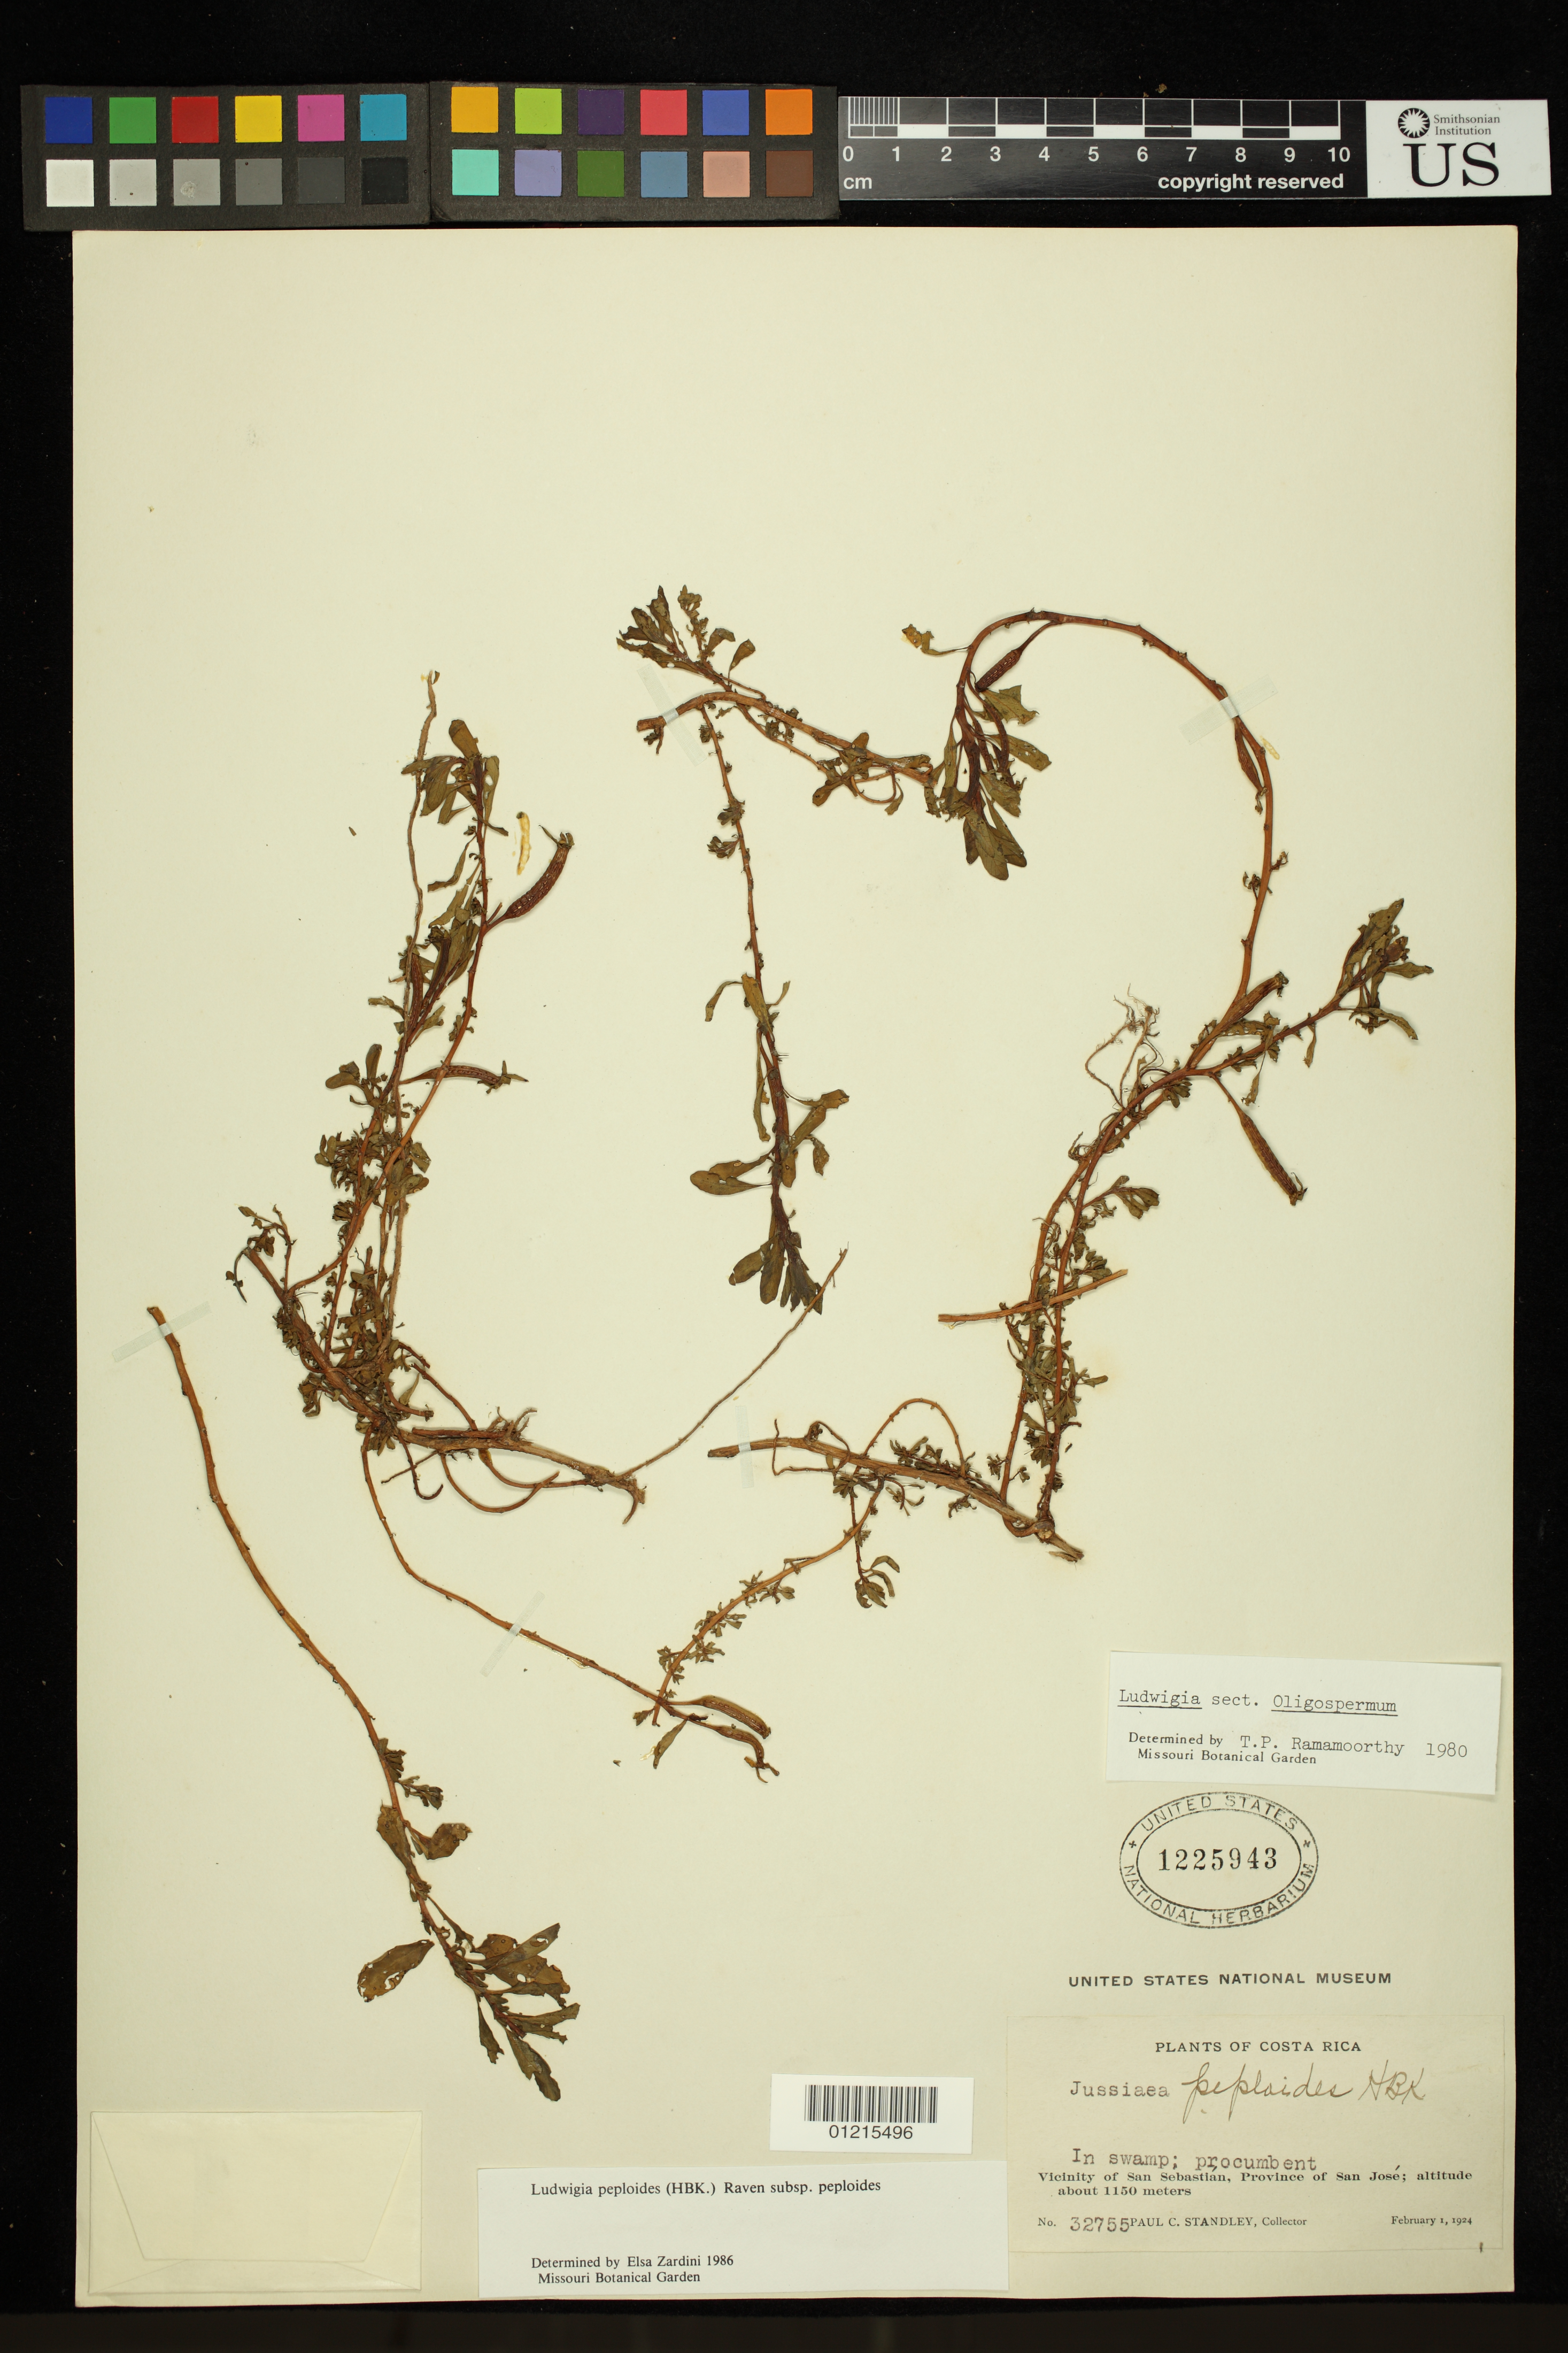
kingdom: Plantae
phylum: Tracheophyta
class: Magnoliopsida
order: Myrtales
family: Onagraceae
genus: Ludwigia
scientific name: Ludwigia peploides subsp. peploides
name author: (Kunth) P.H. Raven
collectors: P. C. Standley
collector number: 32755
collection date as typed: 01 Feb 1924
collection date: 1924-02-01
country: Costa Rica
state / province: San José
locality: Vicinity of San Sebastian.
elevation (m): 1150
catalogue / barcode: US 1225943